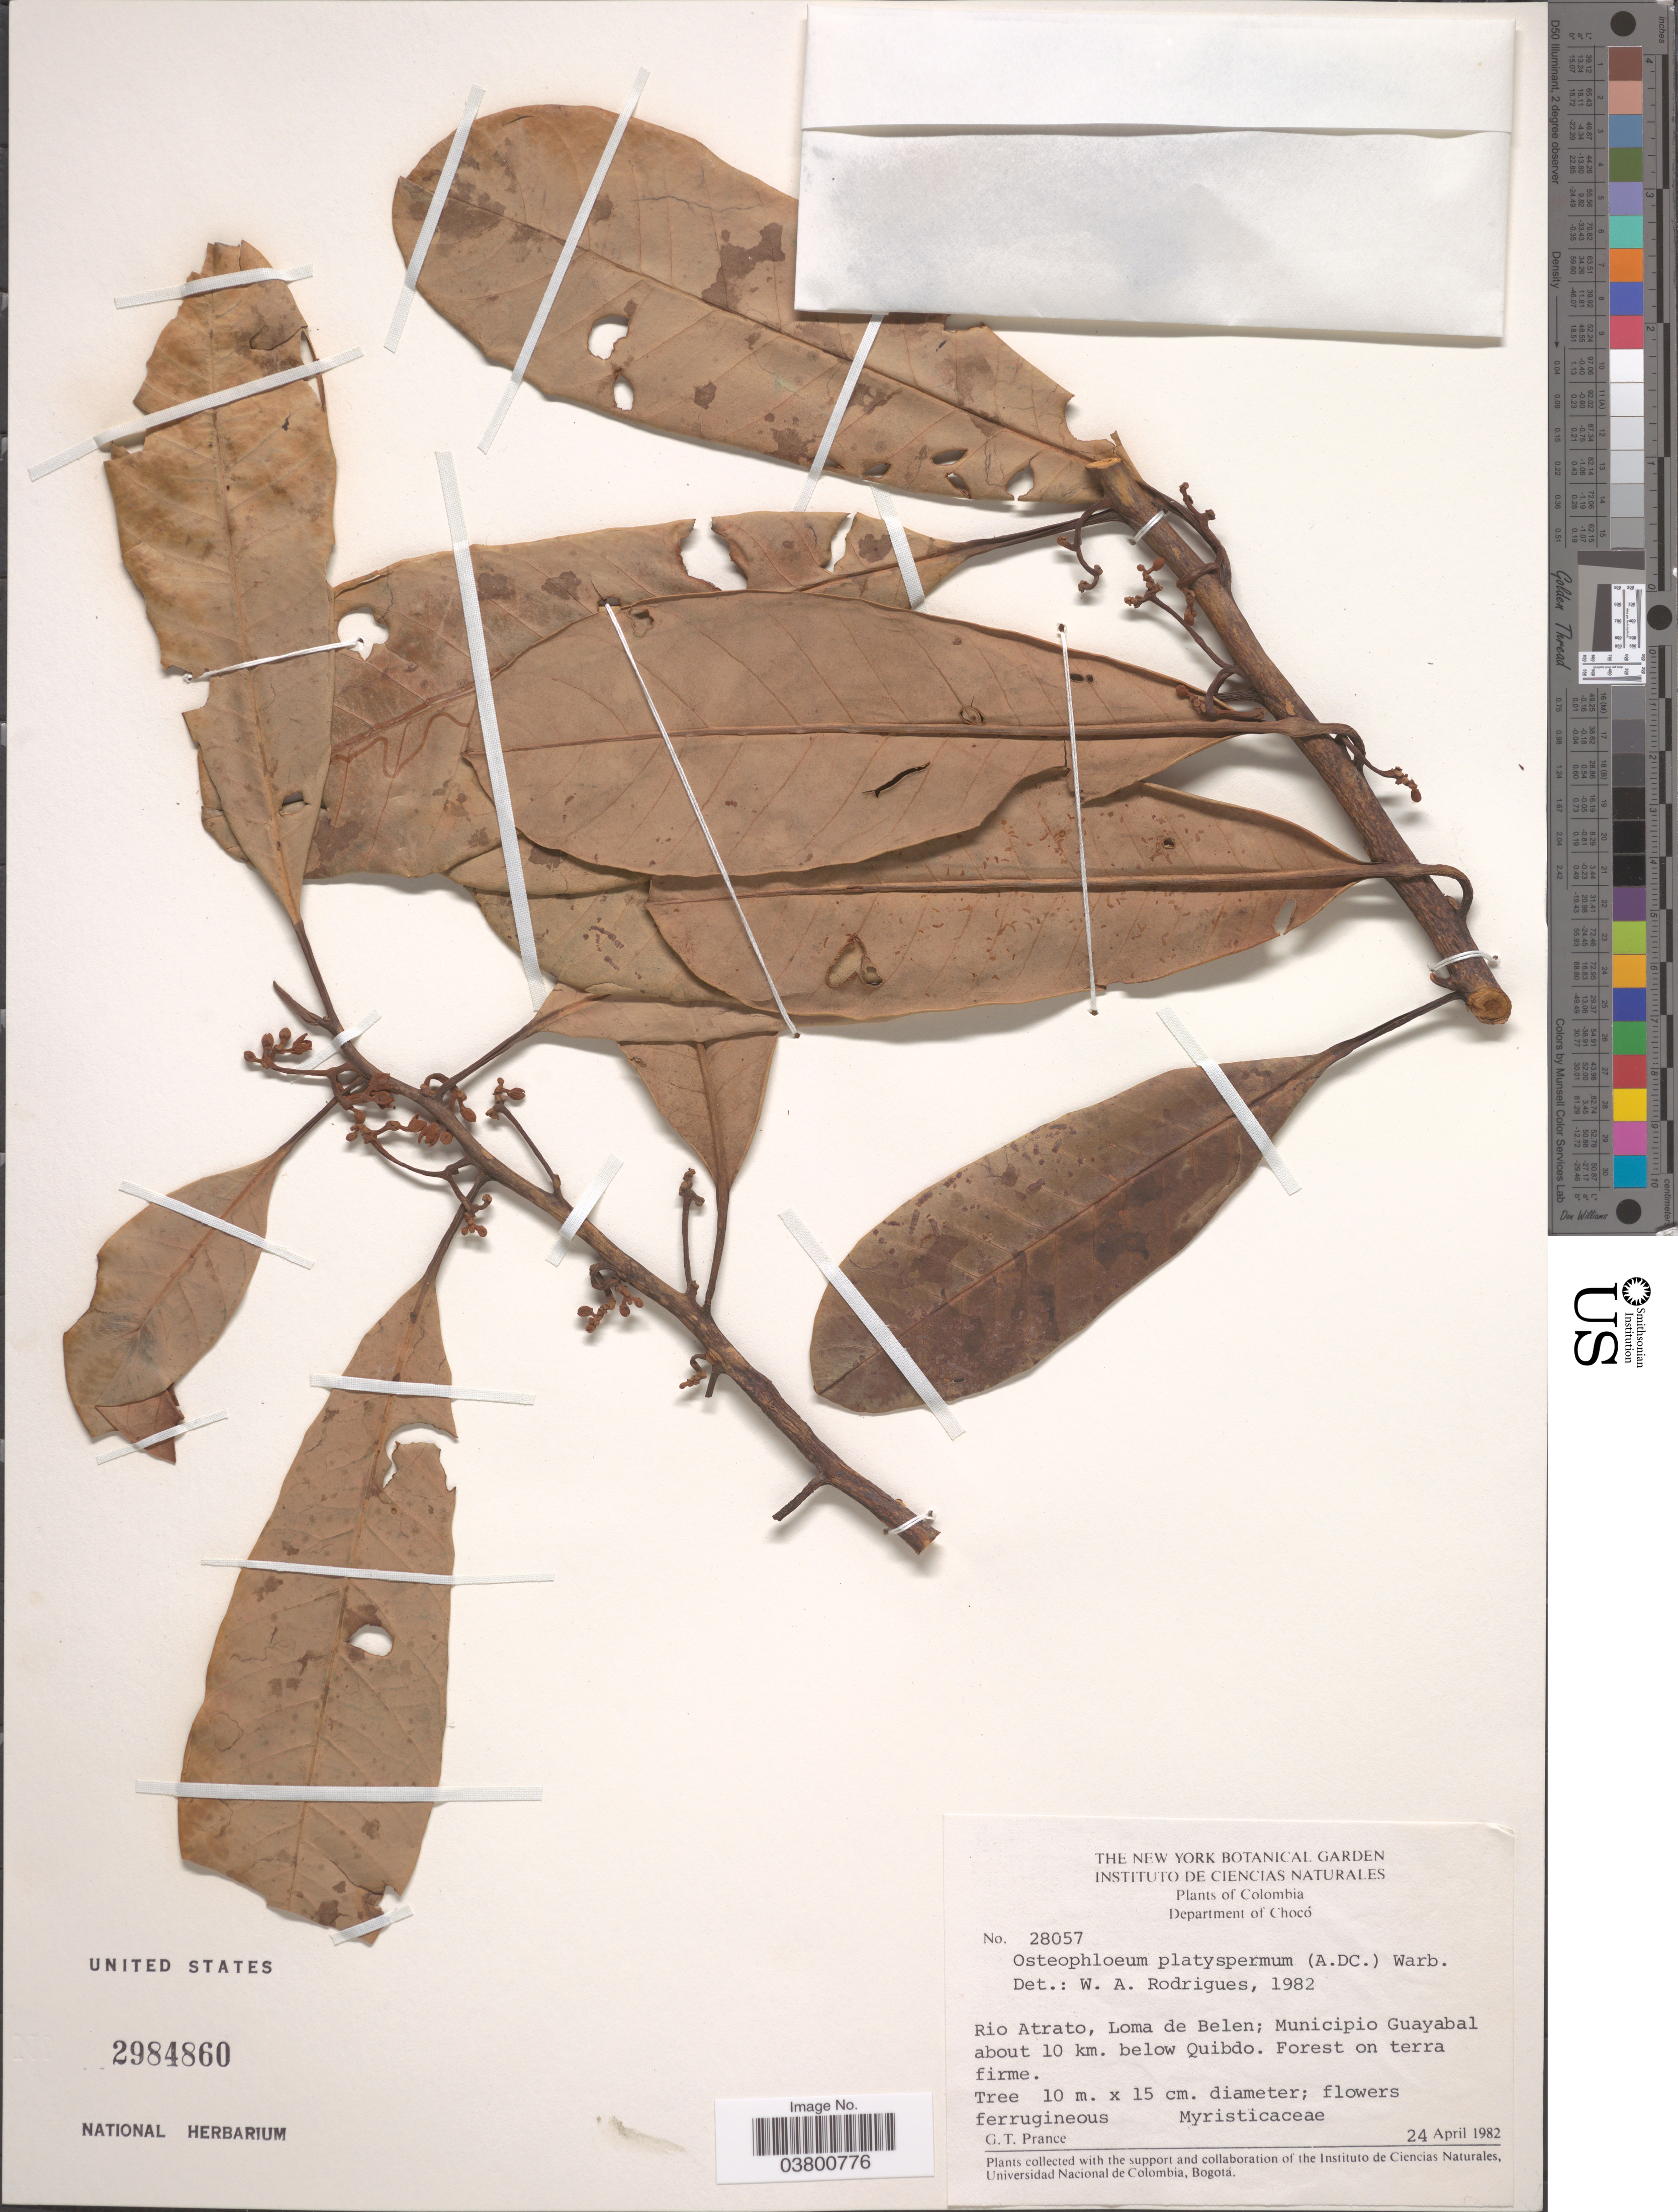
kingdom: Plantae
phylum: Tracheophyta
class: Magnoliopsida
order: Magnoliales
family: Myristicaceae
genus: Osteophloeum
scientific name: Osteophloeum platyspermum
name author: (A. DC.) Warb.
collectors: G. T. Prance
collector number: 28057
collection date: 1982-04-24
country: Colombia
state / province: Chocó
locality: Department of Chocó. Rio Atrato, Loma de Belen; Municipio Guayabal about 10 km. below Quibdo.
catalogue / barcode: US 2984860